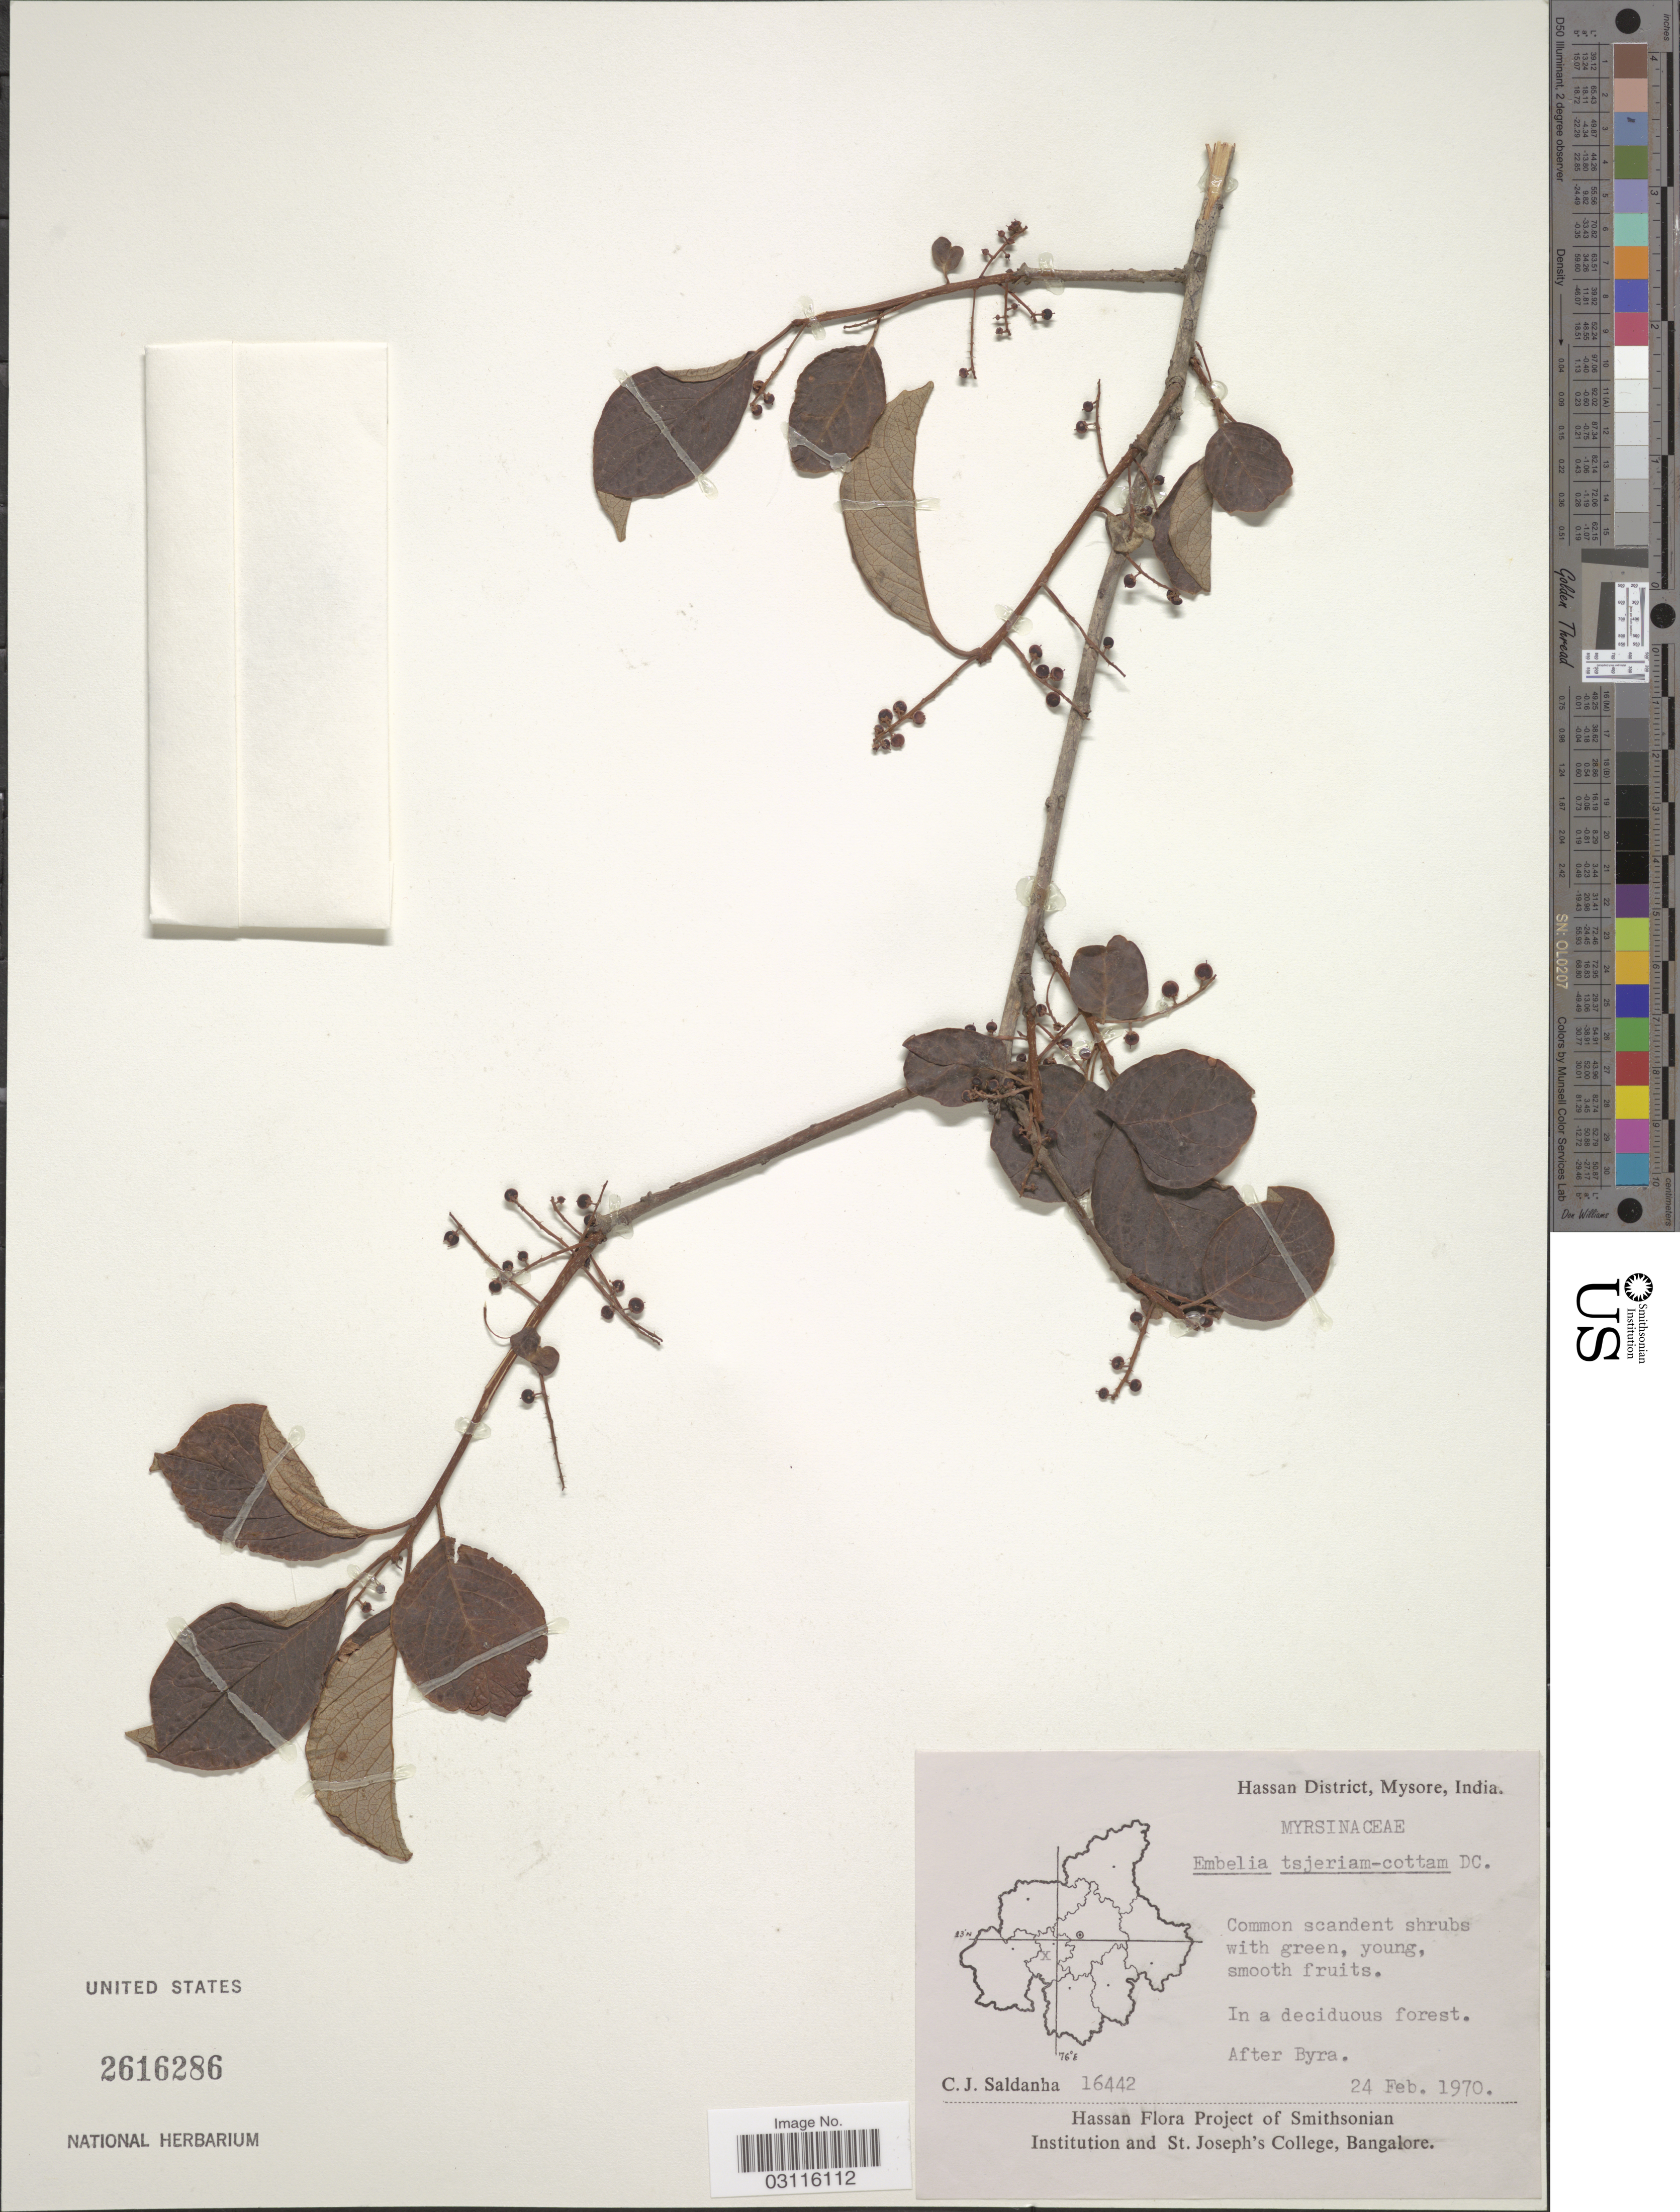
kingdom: Plantae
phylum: Tracheophyta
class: Magnoliopsida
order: Ericales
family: Primulaceae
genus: Embelia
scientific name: Embelia tsjeriam-cottam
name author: (Roem. & Schult.) A. DC.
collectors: C. J. Saldanha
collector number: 16442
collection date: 1970-02-24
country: India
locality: Hassan District, Mysore, After Byra.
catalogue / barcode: US 2616286